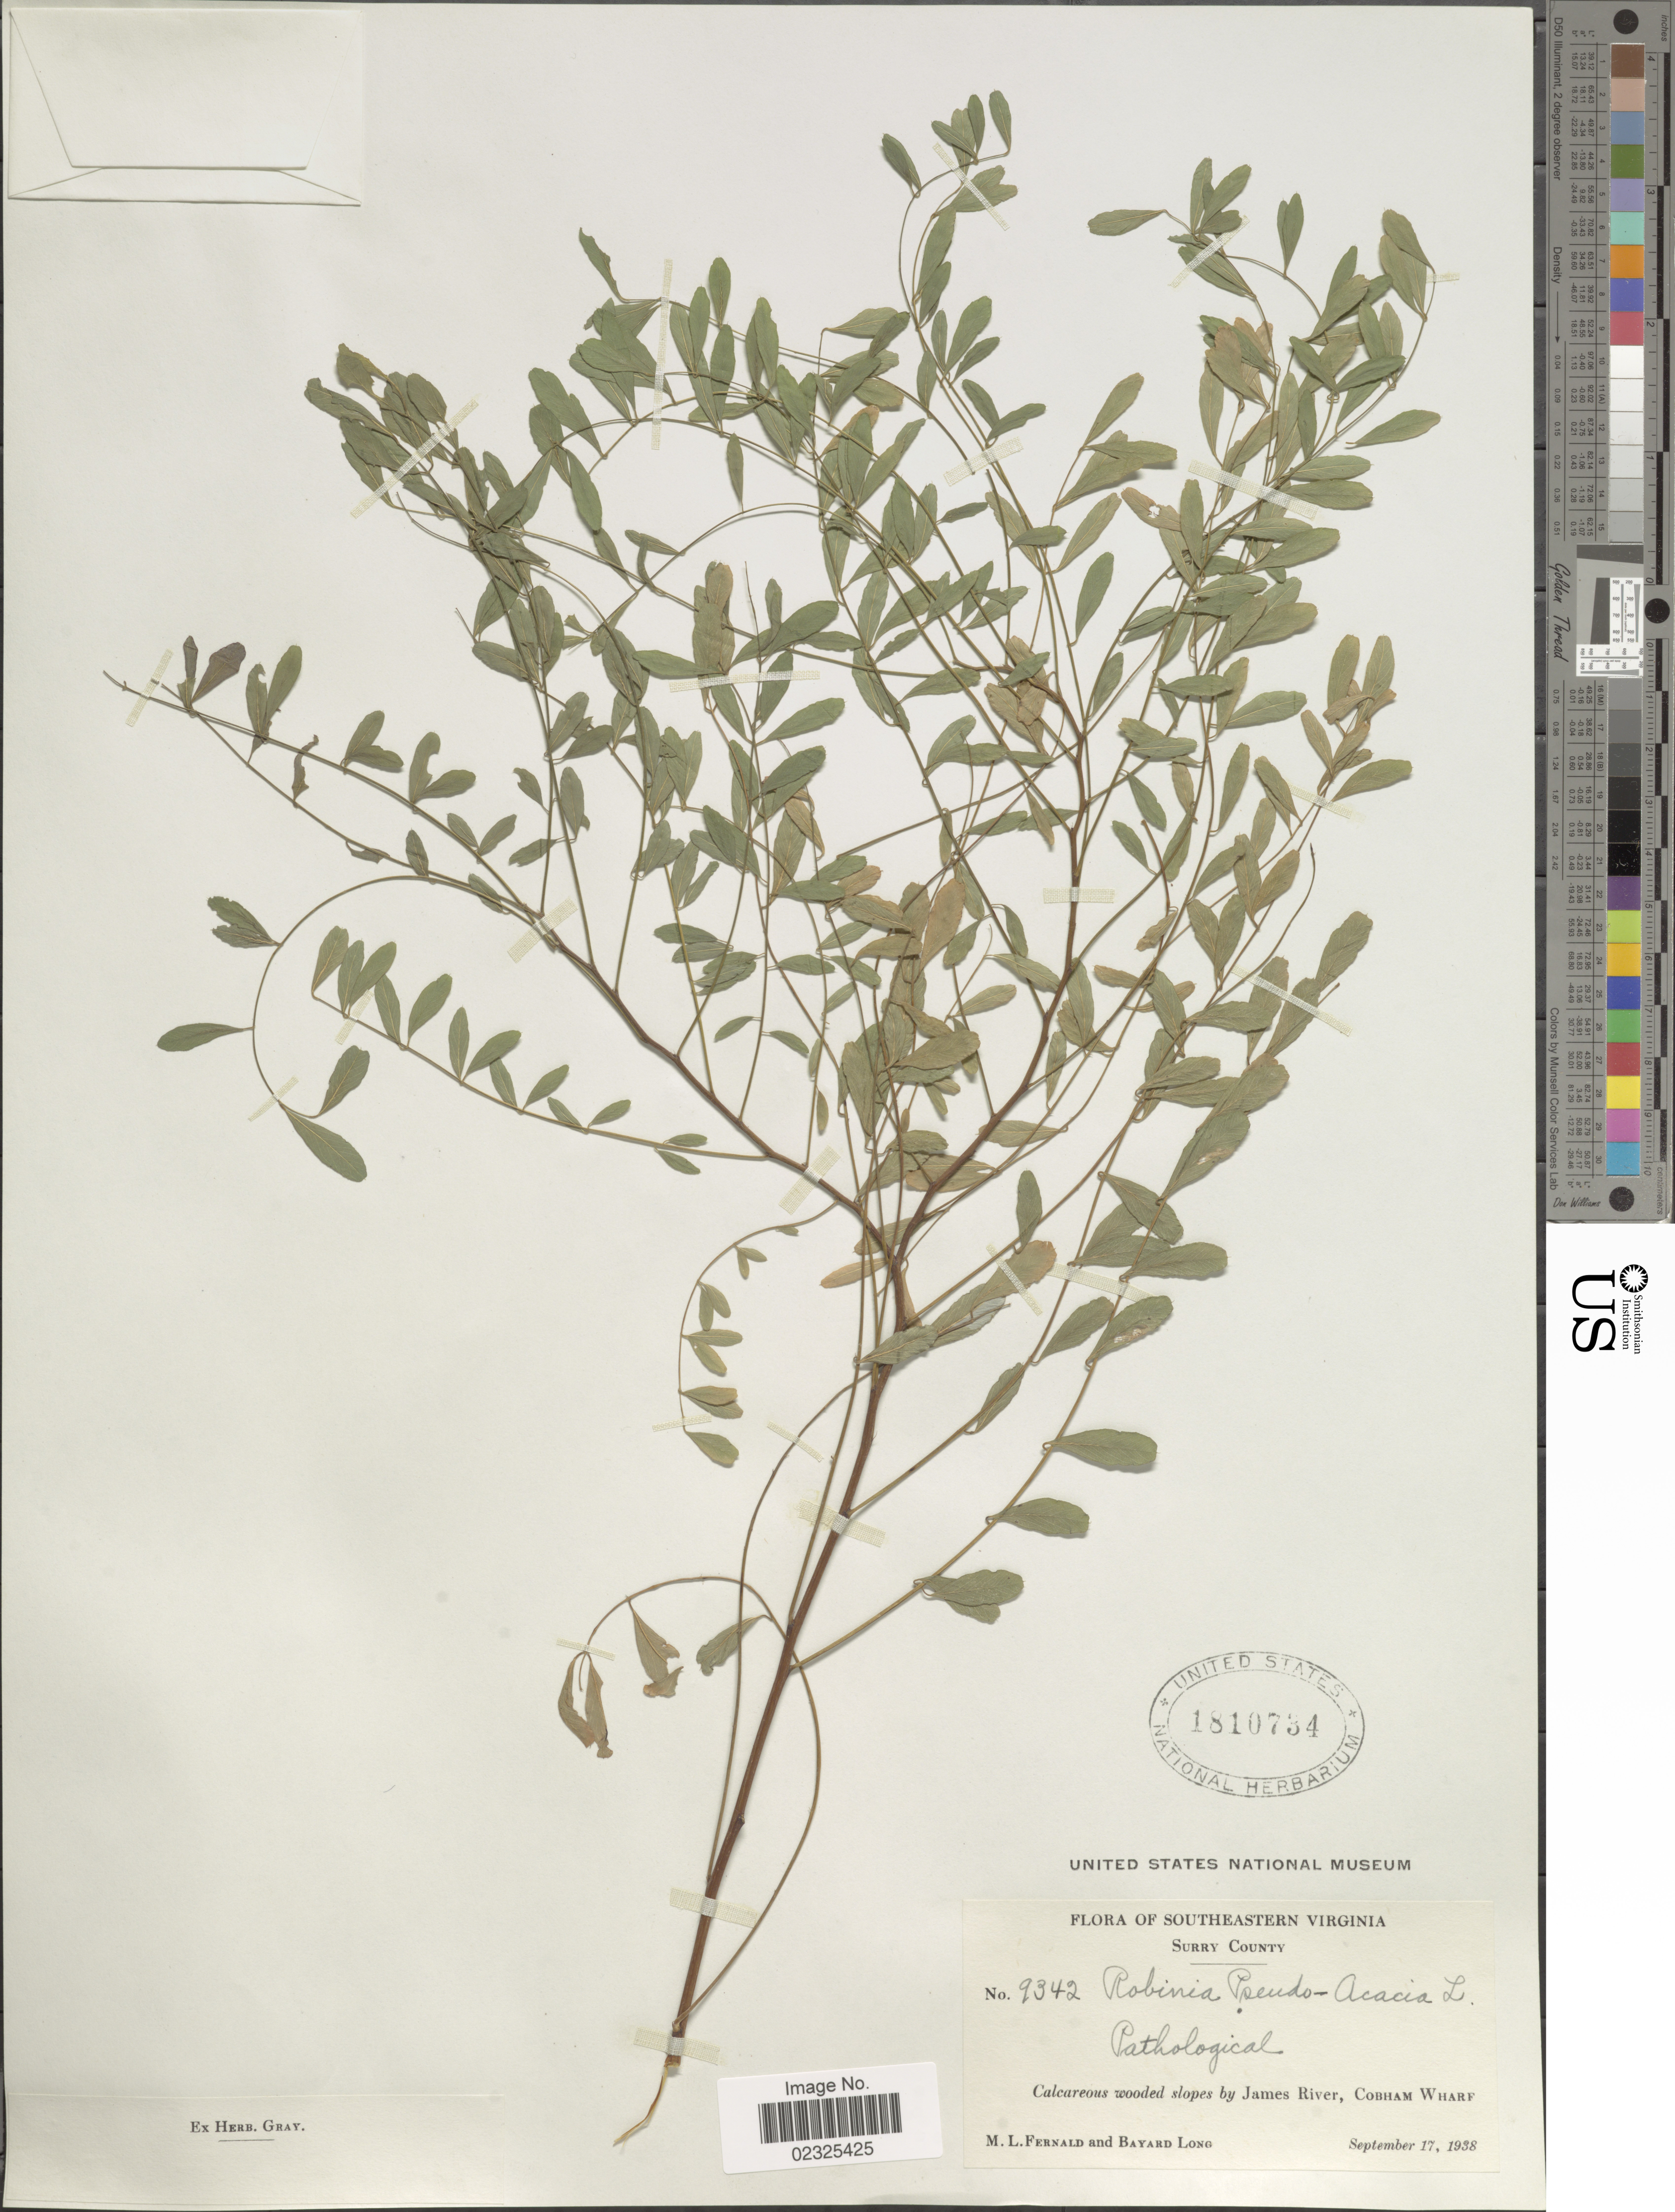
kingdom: Plantae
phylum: Tracheophyta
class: Magnoliopsida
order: Fabales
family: Fabaceae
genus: Robinia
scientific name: Robinia pseudoacacia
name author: L.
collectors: M. L. Fernald & B. Long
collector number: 9342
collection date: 1938-09-17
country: United States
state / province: Virginia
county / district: Surry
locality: Southeastern Virginia, Surry Countym Cakcareus wooded slopes by James River, Cobham Wharf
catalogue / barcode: US 1810734